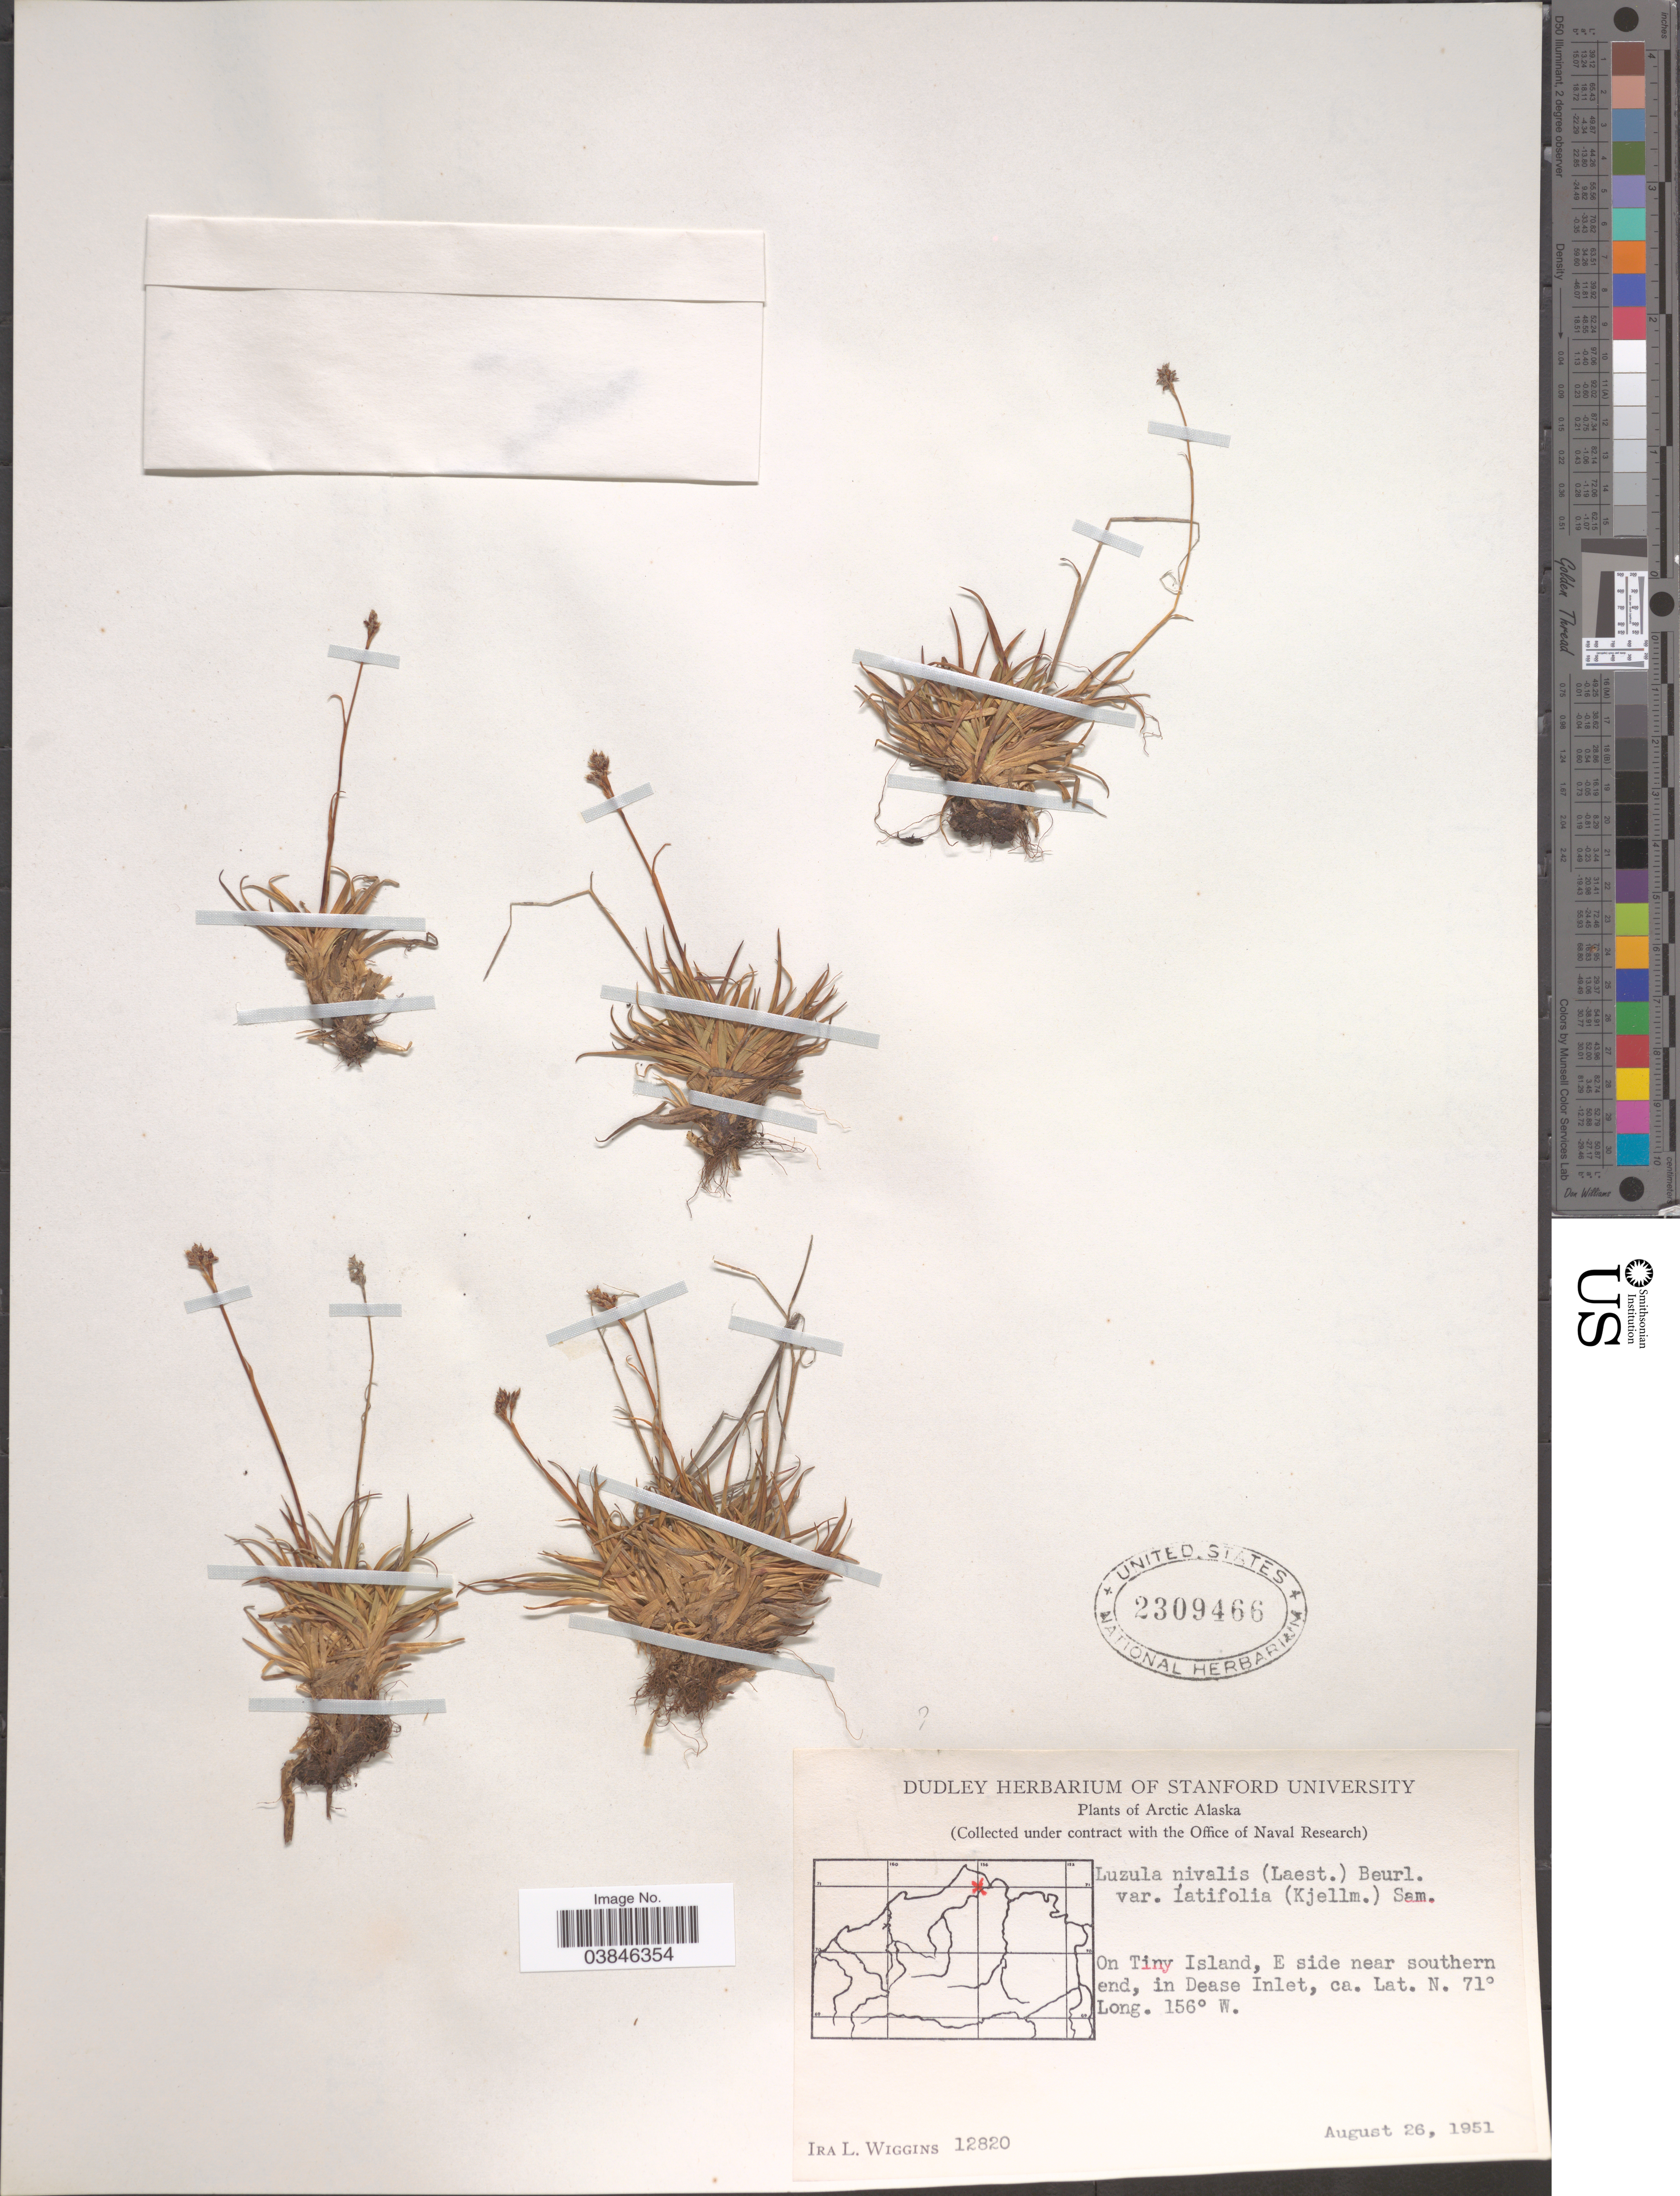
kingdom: Plantae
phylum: Tracheophyta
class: Liliopsida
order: Poales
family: Juncaceae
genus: Luzula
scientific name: Luzula nivalis var. latifolia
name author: Sam. ex Hultén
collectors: I. L. Wiggins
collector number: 12820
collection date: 1951-08-26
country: United States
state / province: Alaska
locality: Arctic Alaska. On Tiny Island, E side near southern end, in Dease Inlet.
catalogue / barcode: US 2309466